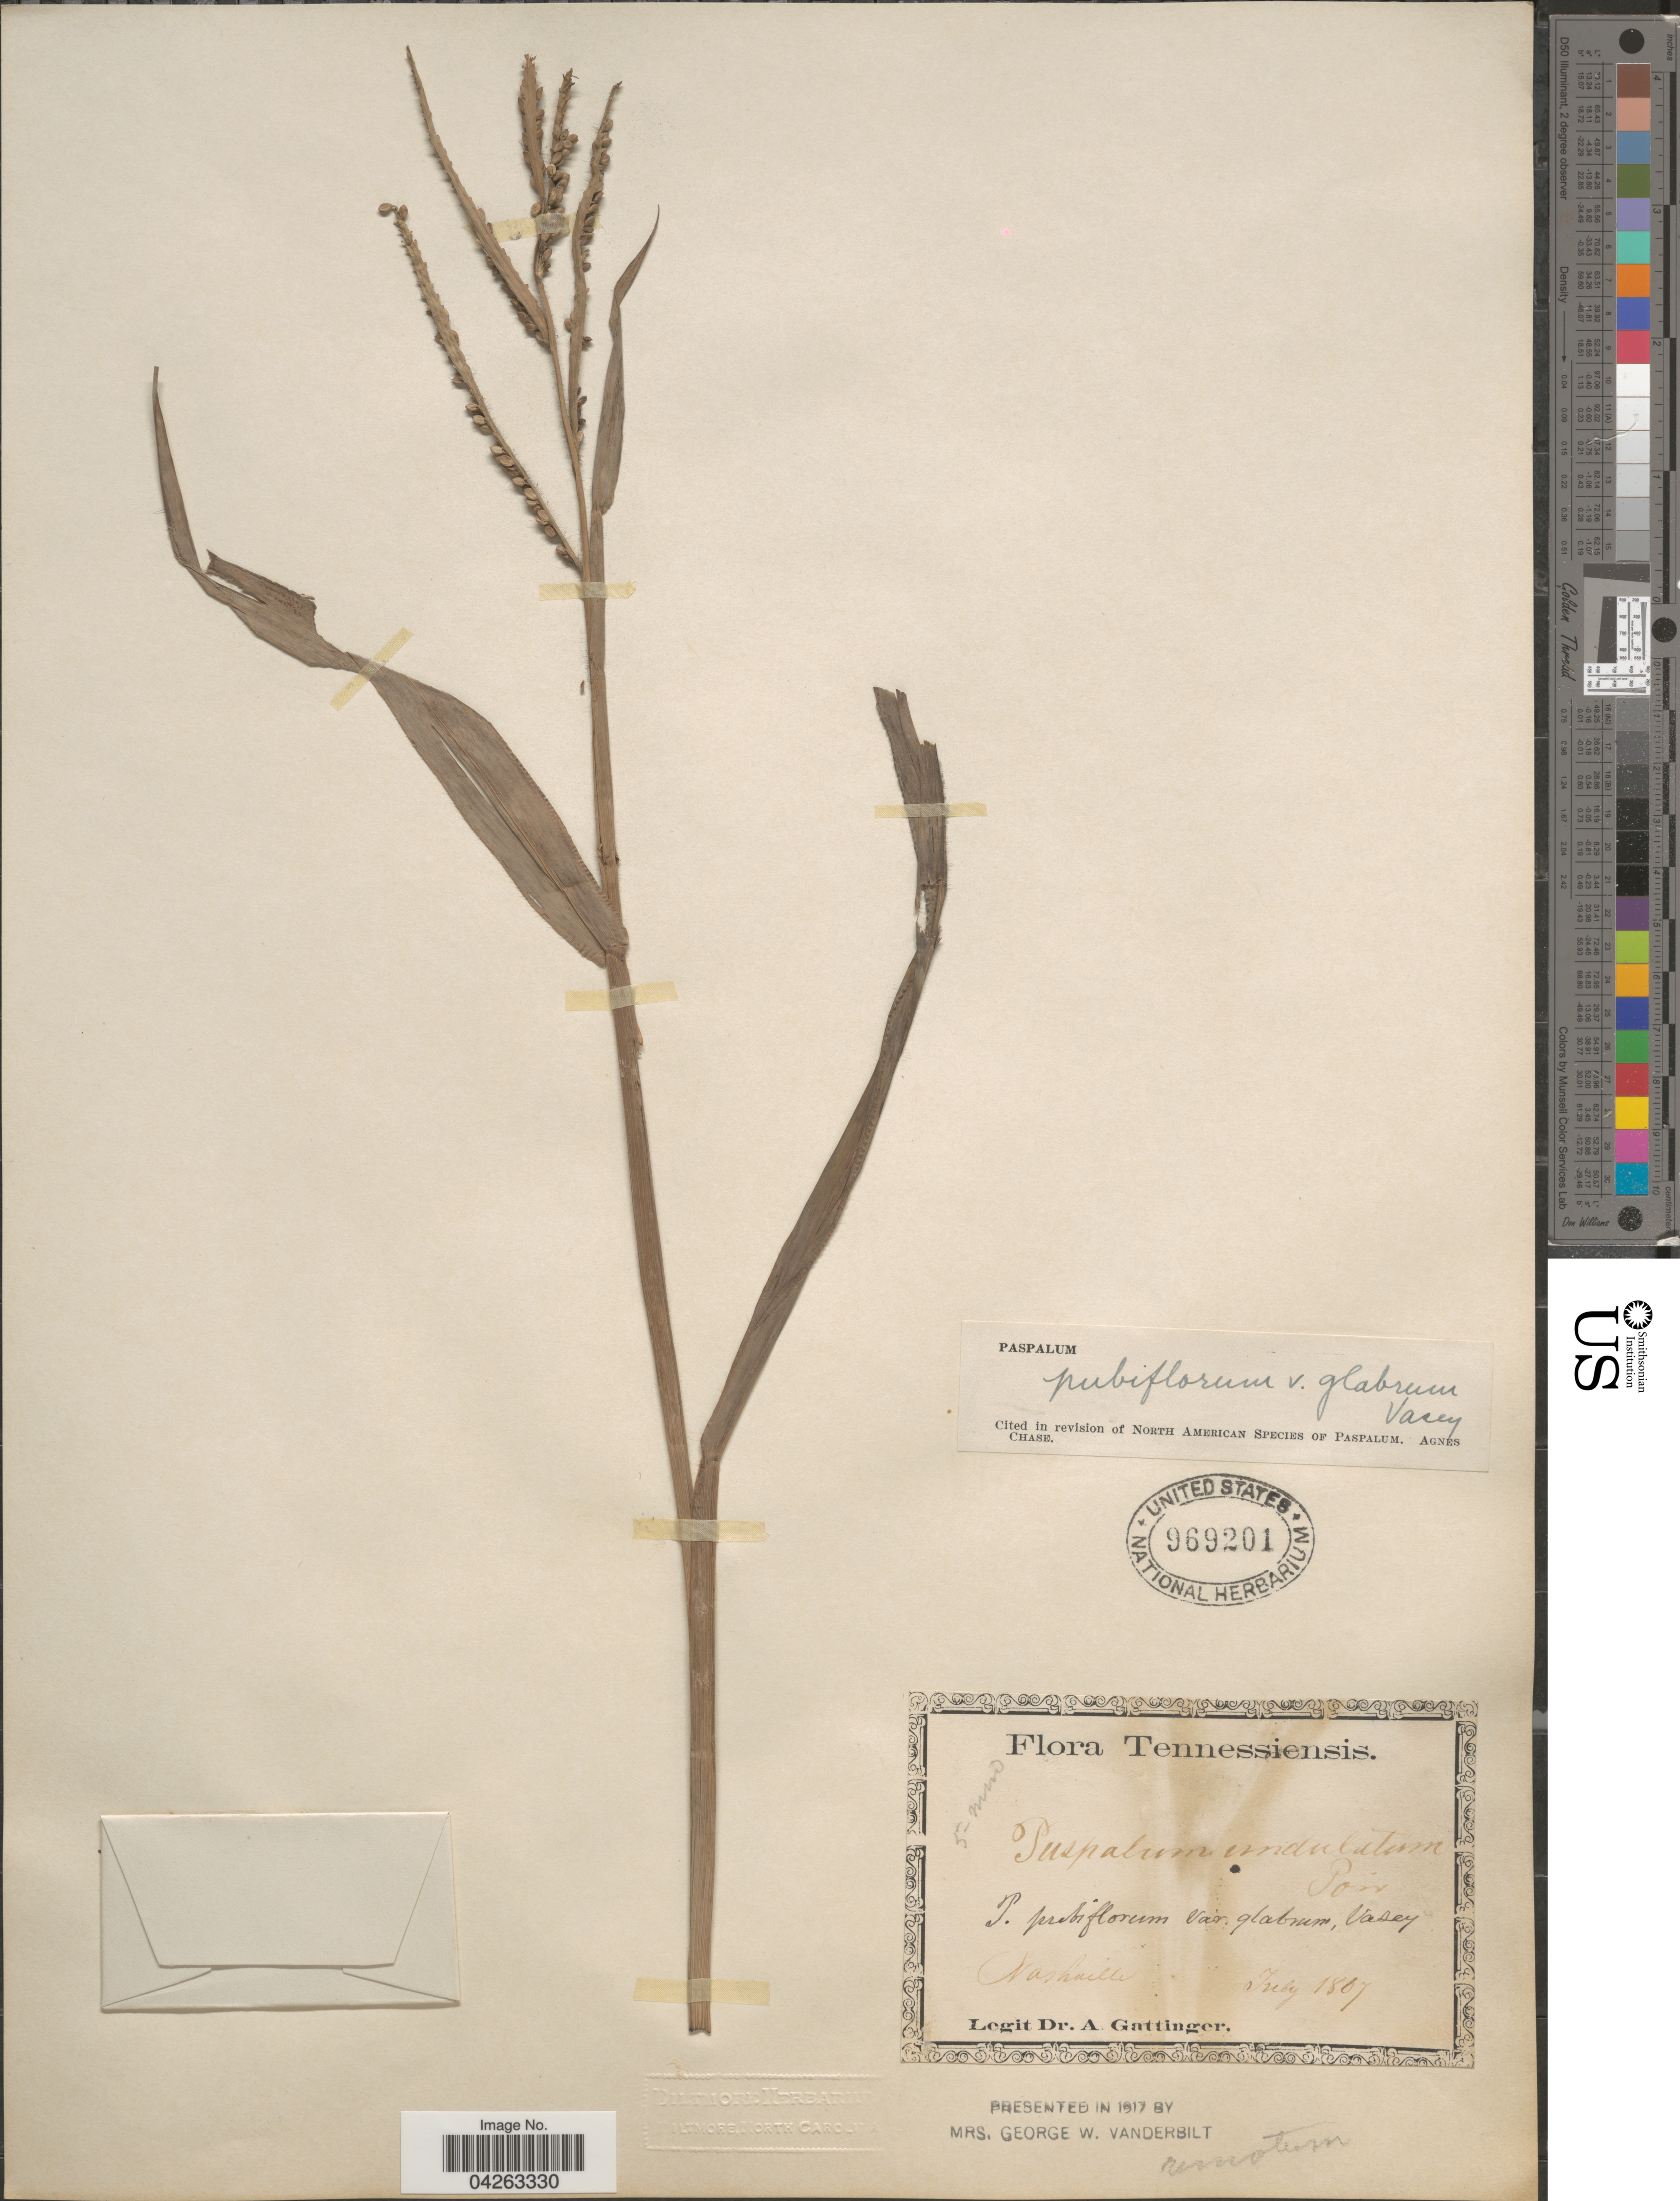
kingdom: Plantae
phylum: Tracheophyta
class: Liliopsida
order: Poales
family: Poaceae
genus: Paspalum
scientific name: Paspalum pubiflorum var. glabrum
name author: Vasey ex Scribn.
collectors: A. Gattinger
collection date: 1867-07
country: United States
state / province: Tennessee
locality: Nashville.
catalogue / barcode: US 969201